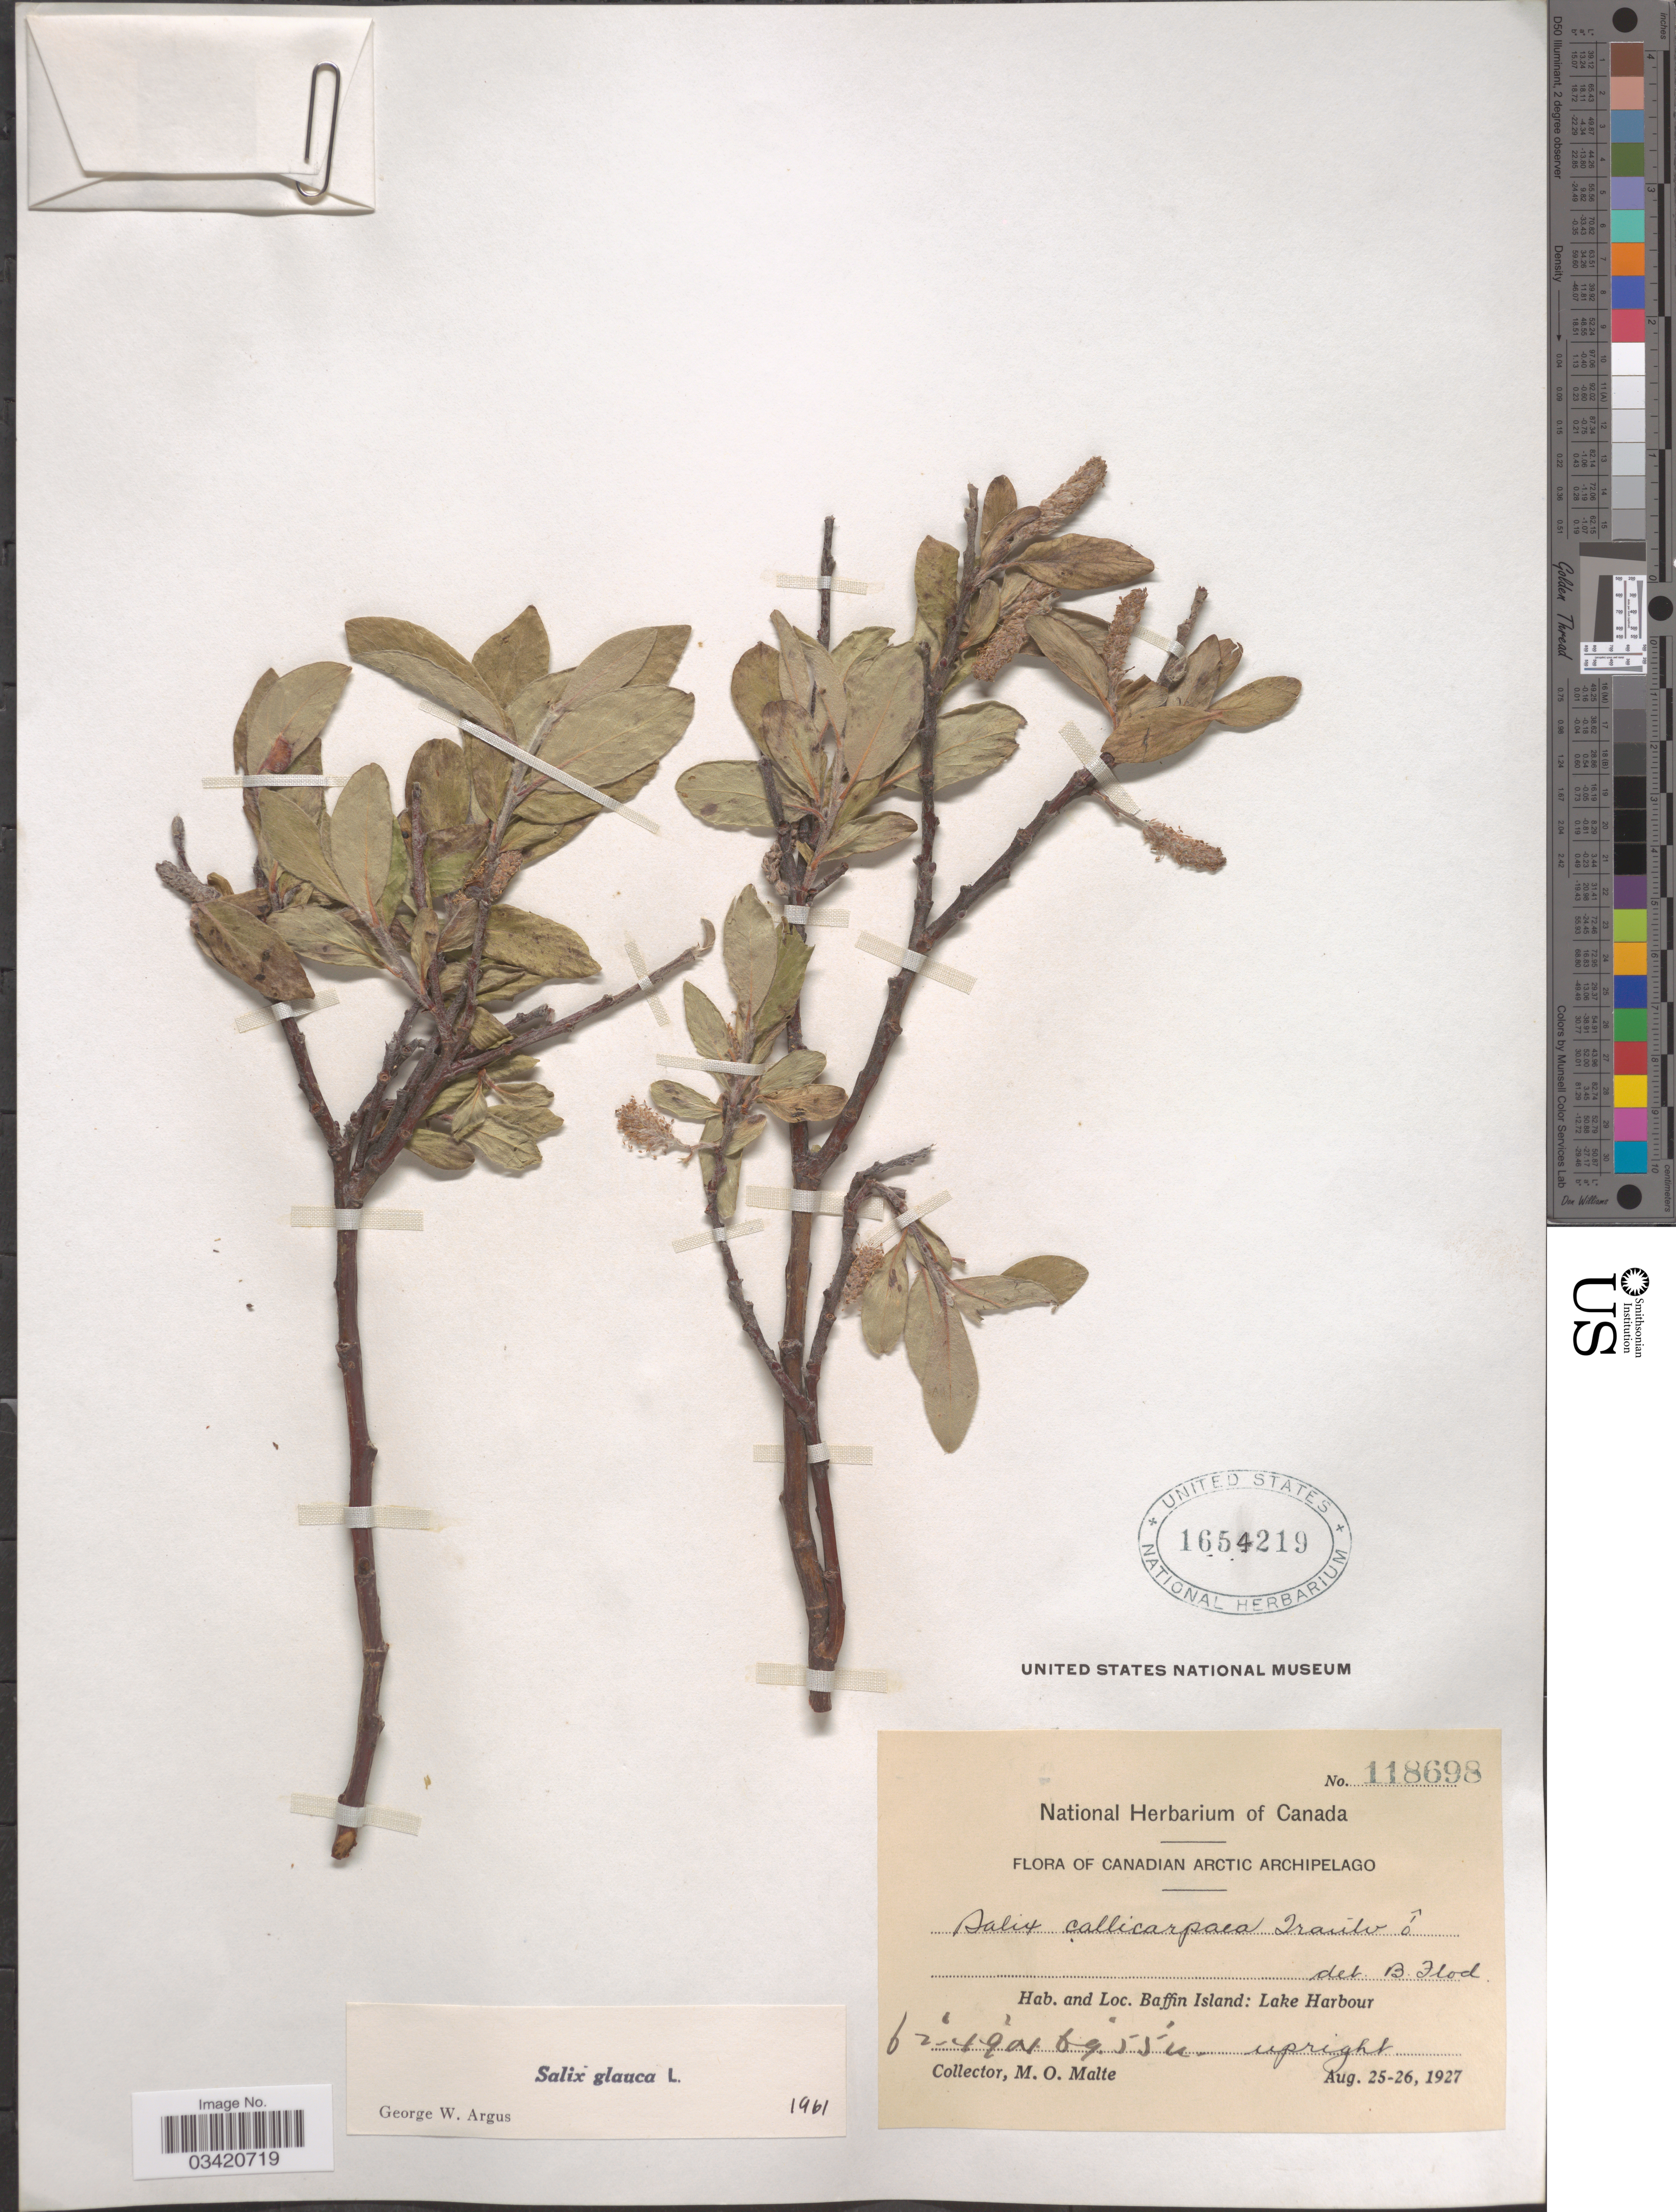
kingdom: Plantae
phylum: Tracheophyta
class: Magnoliopsida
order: Malpighiales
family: Salicaceae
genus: Salix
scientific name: Salix glauca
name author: L.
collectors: M. O. Malte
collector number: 118698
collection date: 1927-08-25/1927-08-26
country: Canada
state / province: Nunavut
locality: Canadian Arctic Archipelago. Baffin Island: Lake Harbour.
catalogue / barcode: US 1654219